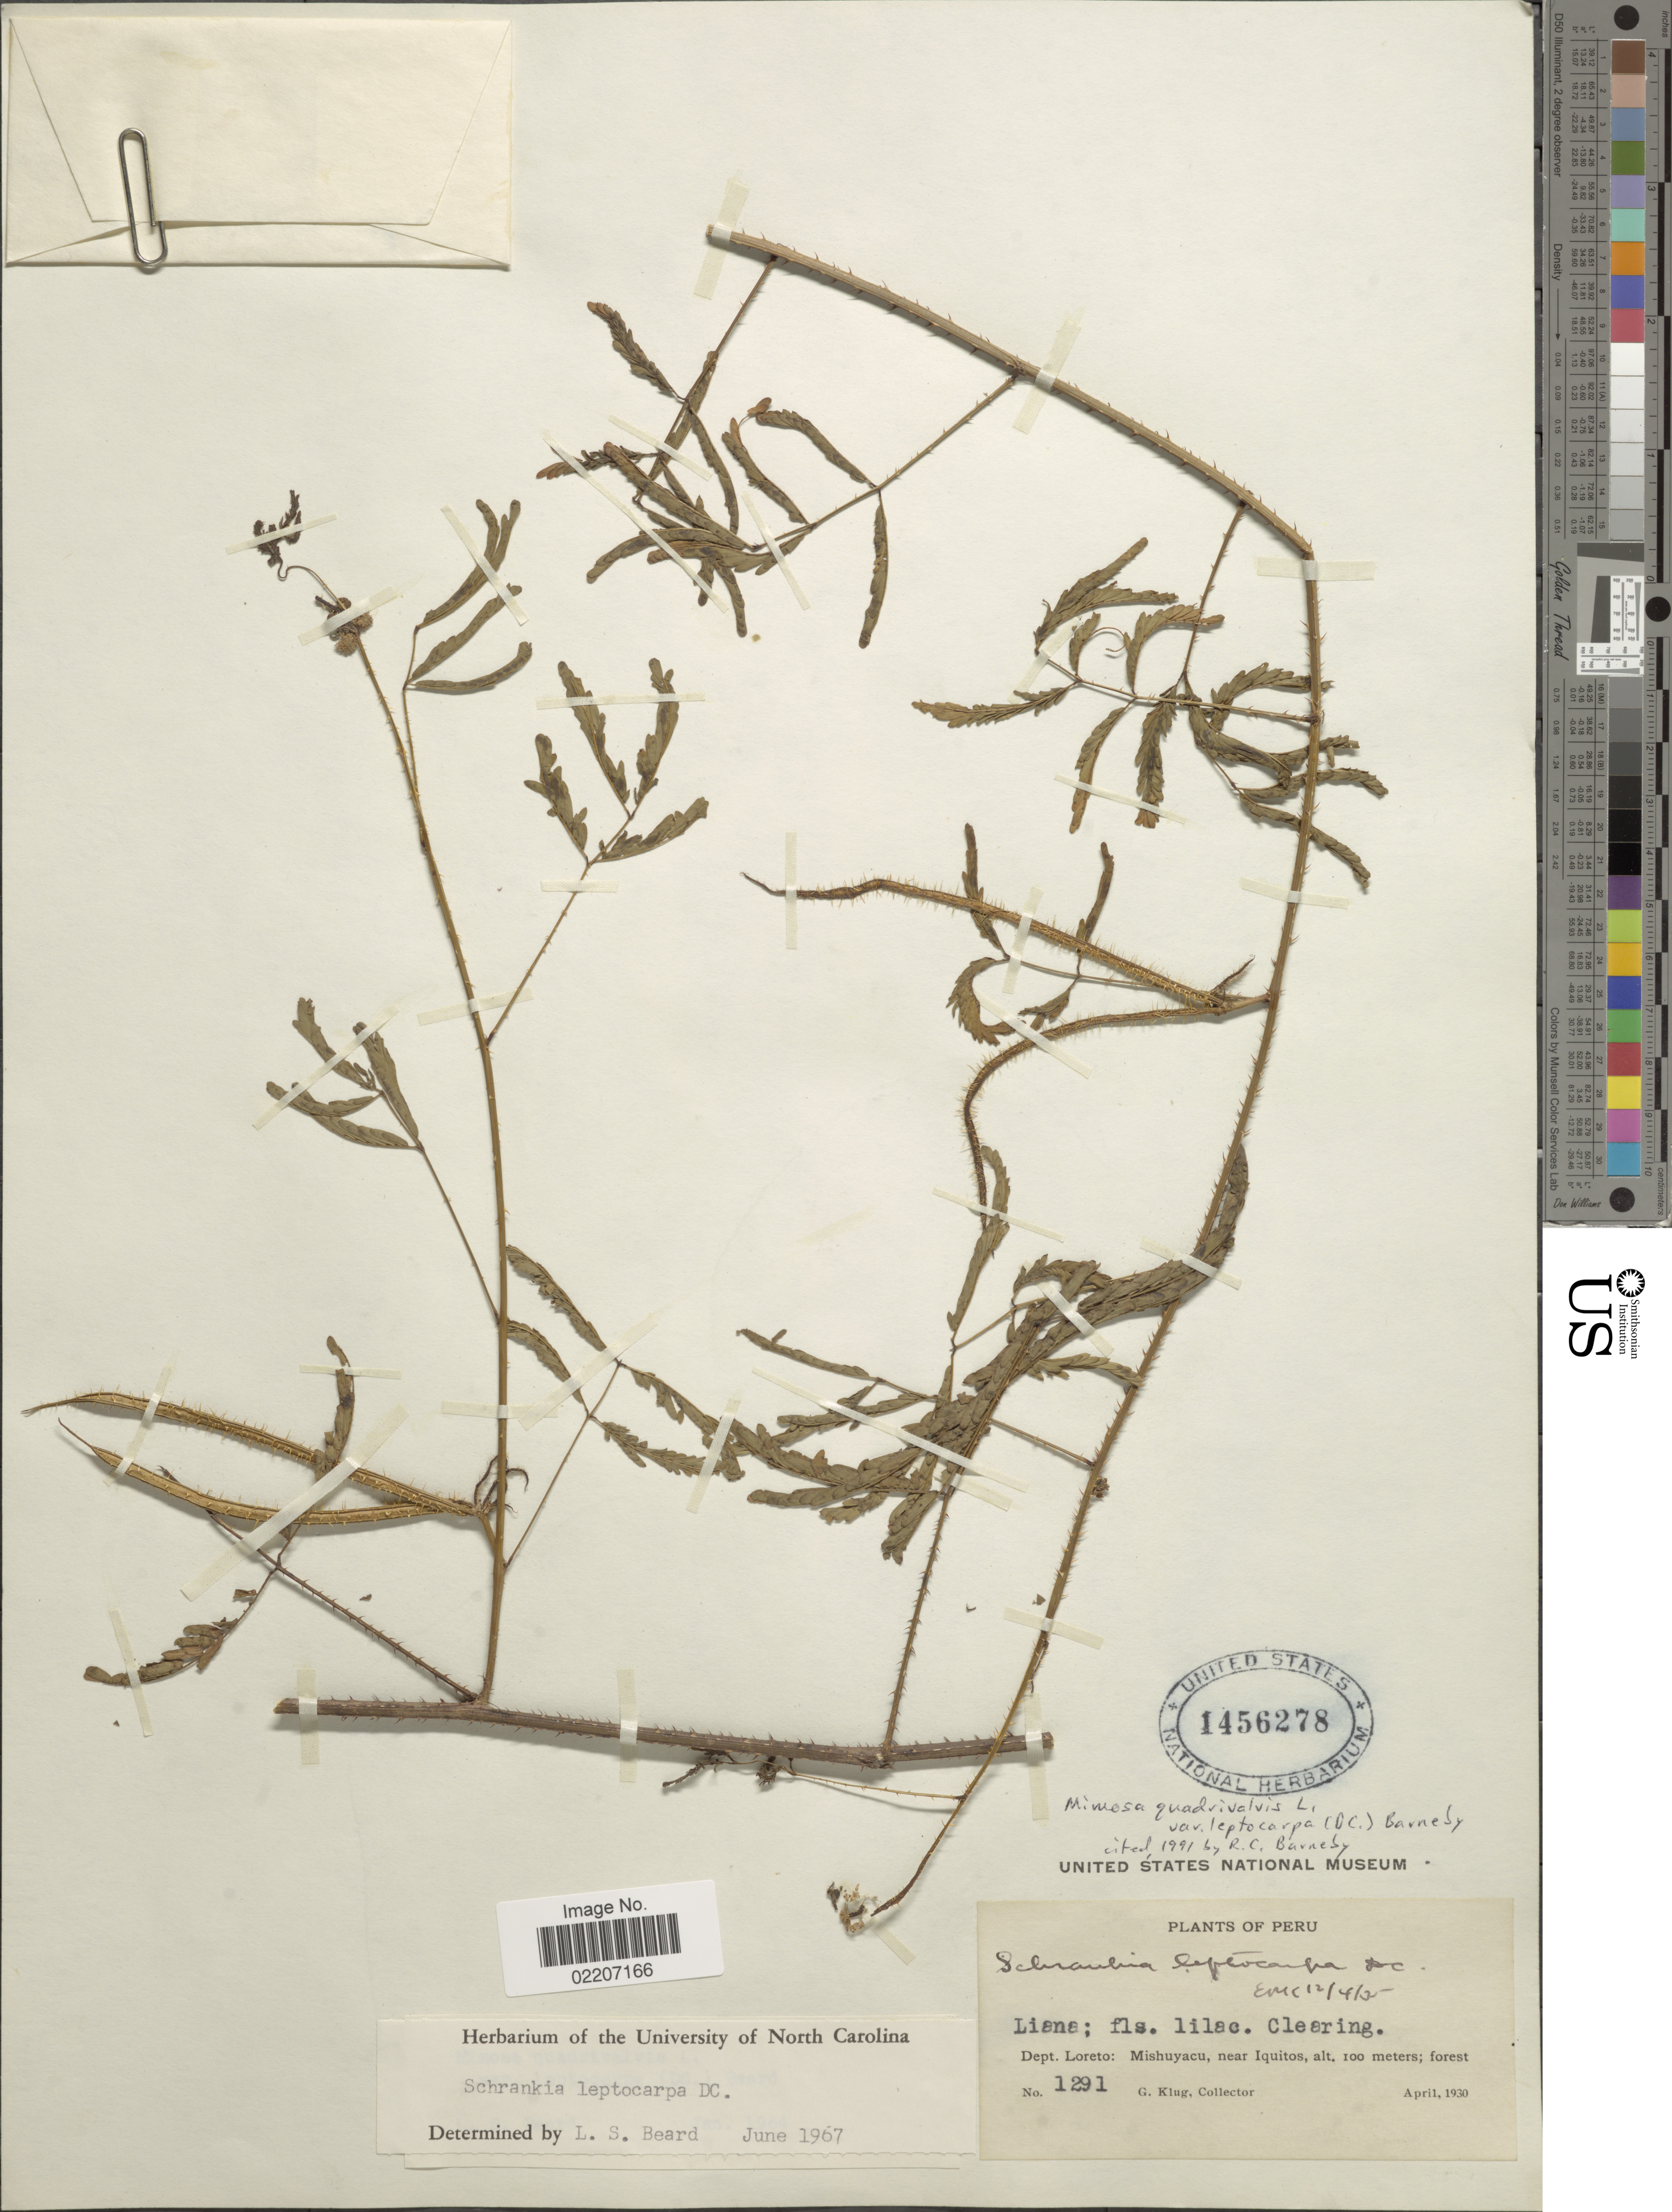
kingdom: Plantae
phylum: Tracheophyta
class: Magnoliopsida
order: Fabales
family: Fabaceae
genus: Mimosa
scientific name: Mimosa candollei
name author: R. Grether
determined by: Strong, Mark T., (BOT), Smithsonian Institution - National Museum of Natural History (UNITED STATES)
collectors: G. Klug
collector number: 1291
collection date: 1930-04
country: Peru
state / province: Loreto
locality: Dept, Loreto: Mishuyacu, near Iquitos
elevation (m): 100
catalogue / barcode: US 1456278